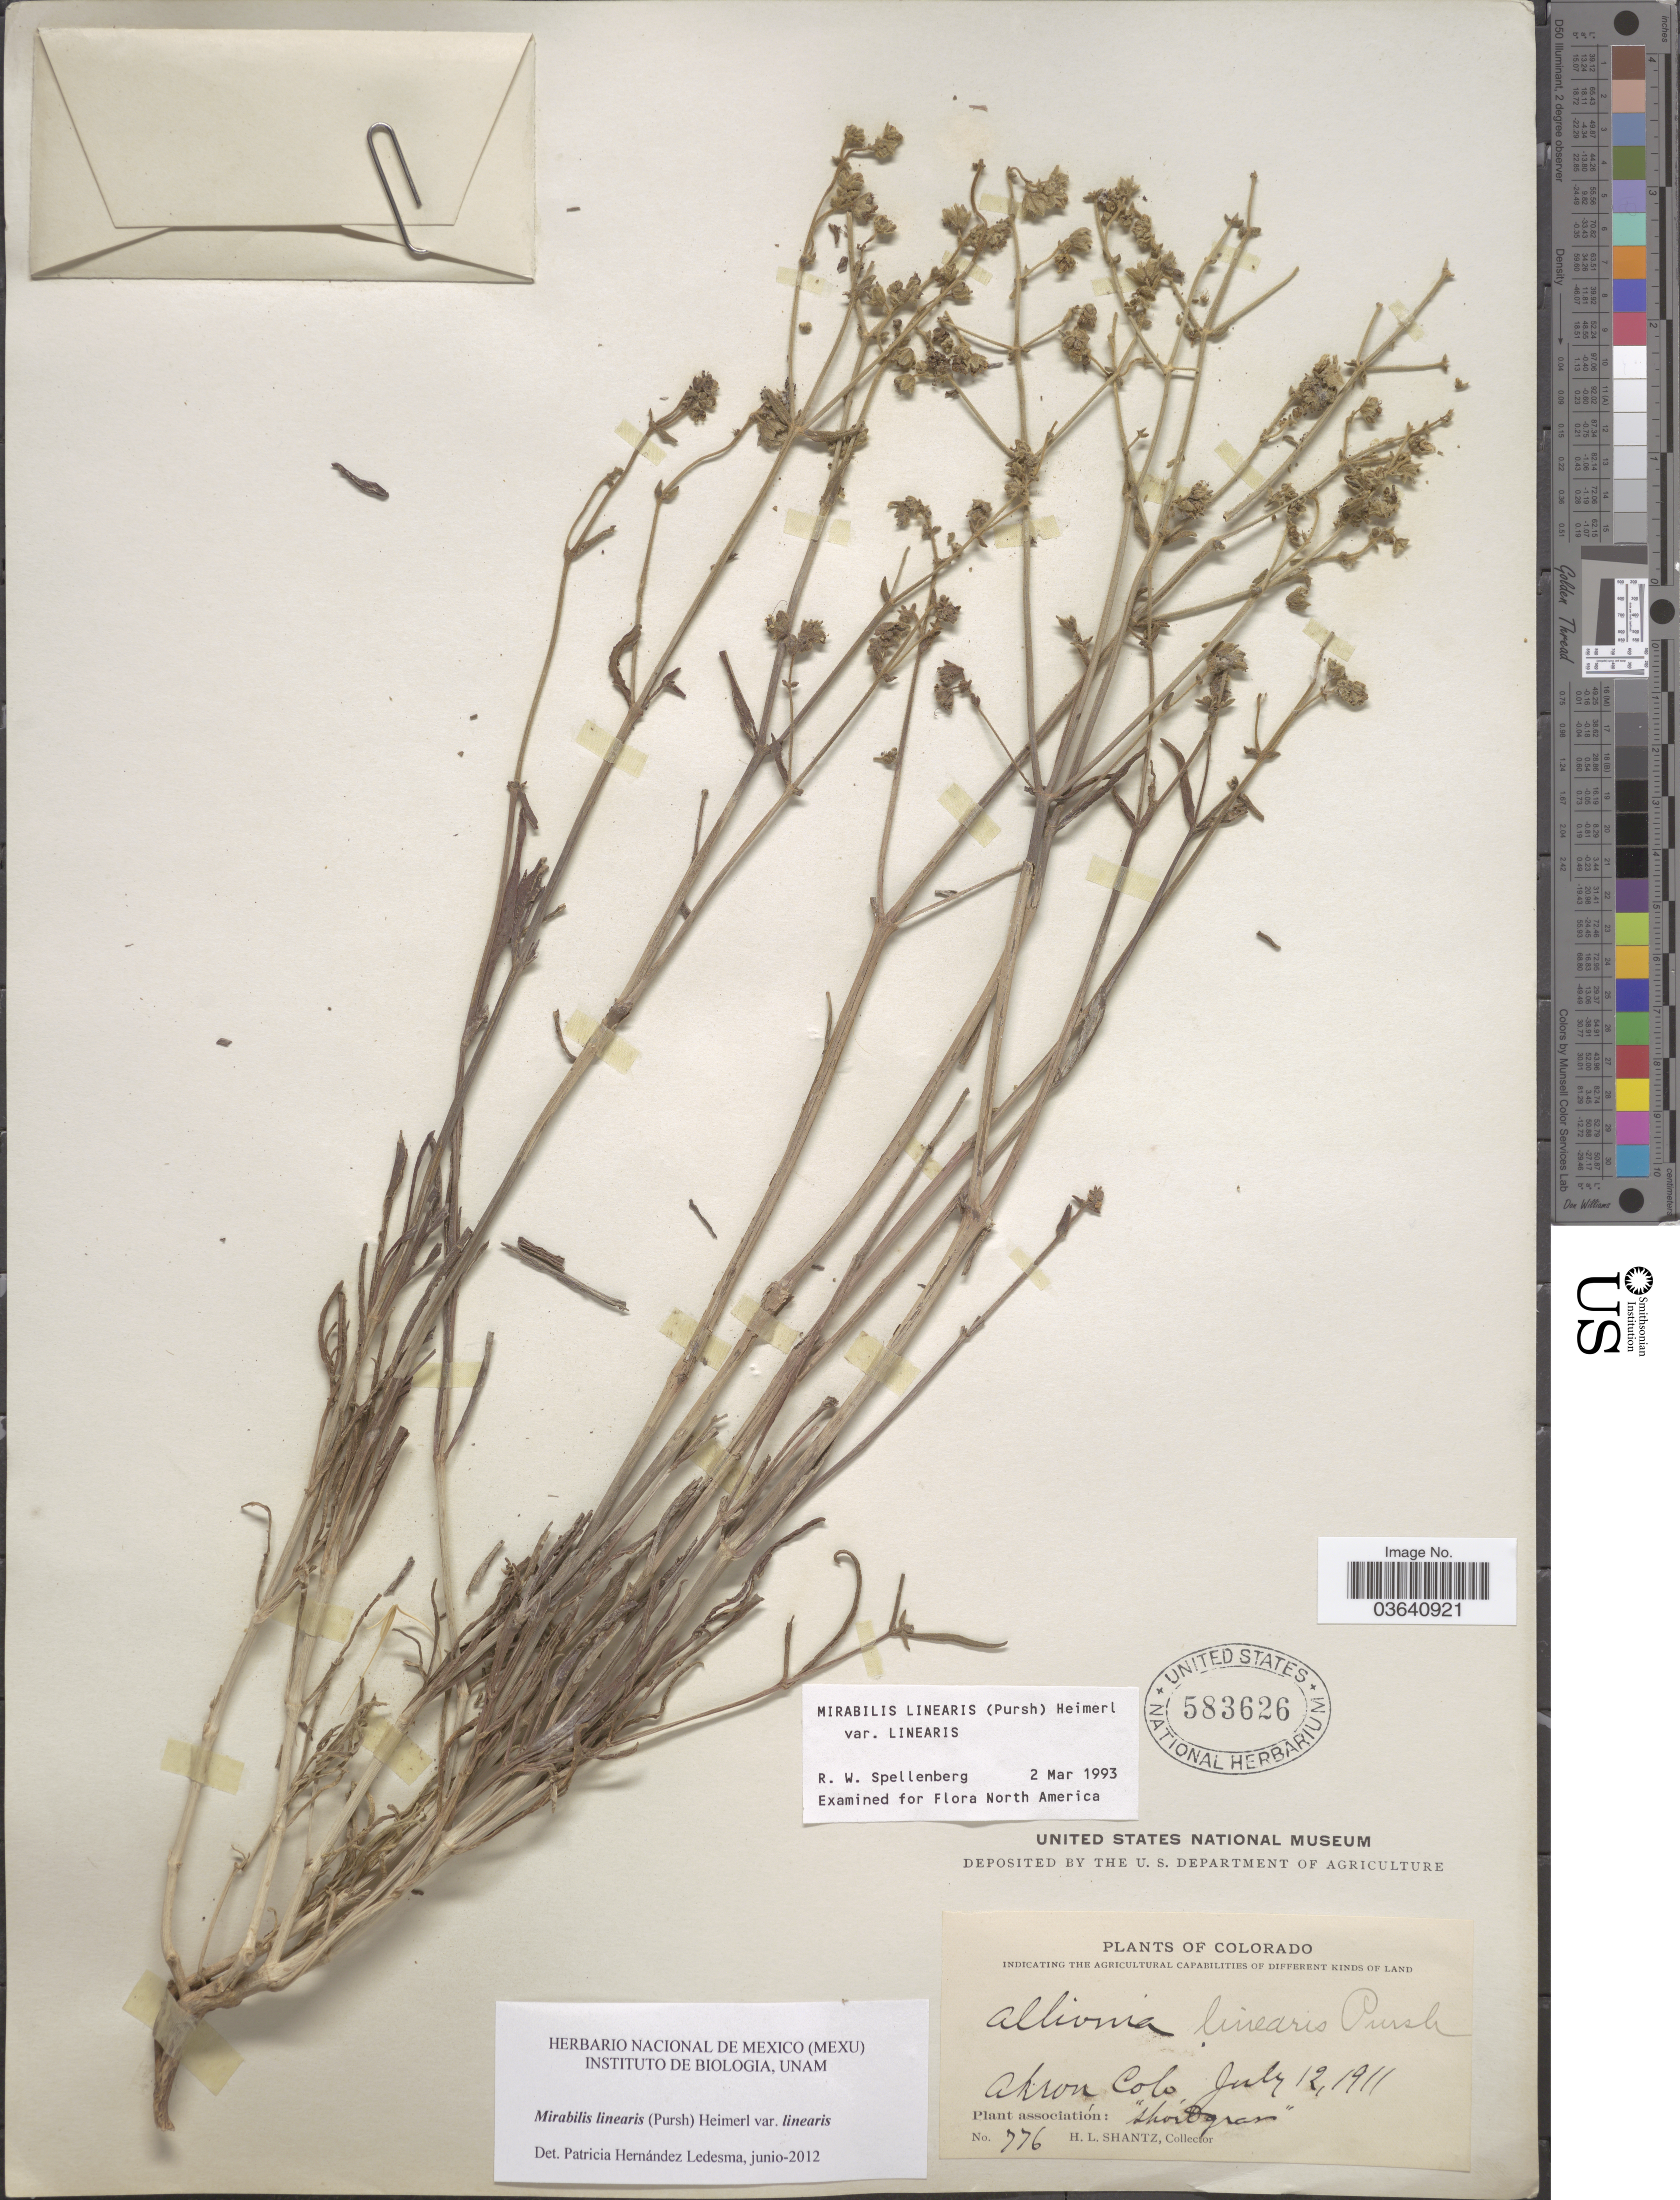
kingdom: Plantae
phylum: Tracheophyta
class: Magnoliopsida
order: Caryophyllales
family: Nyctaginaceae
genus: Mirabilis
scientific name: Mirabilis linearis var. linearis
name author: (Pursh) Heimerl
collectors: H. Shantz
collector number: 776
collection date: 1911-07-12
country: United States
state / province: Colorado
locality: Akron.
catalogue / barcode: US 583626